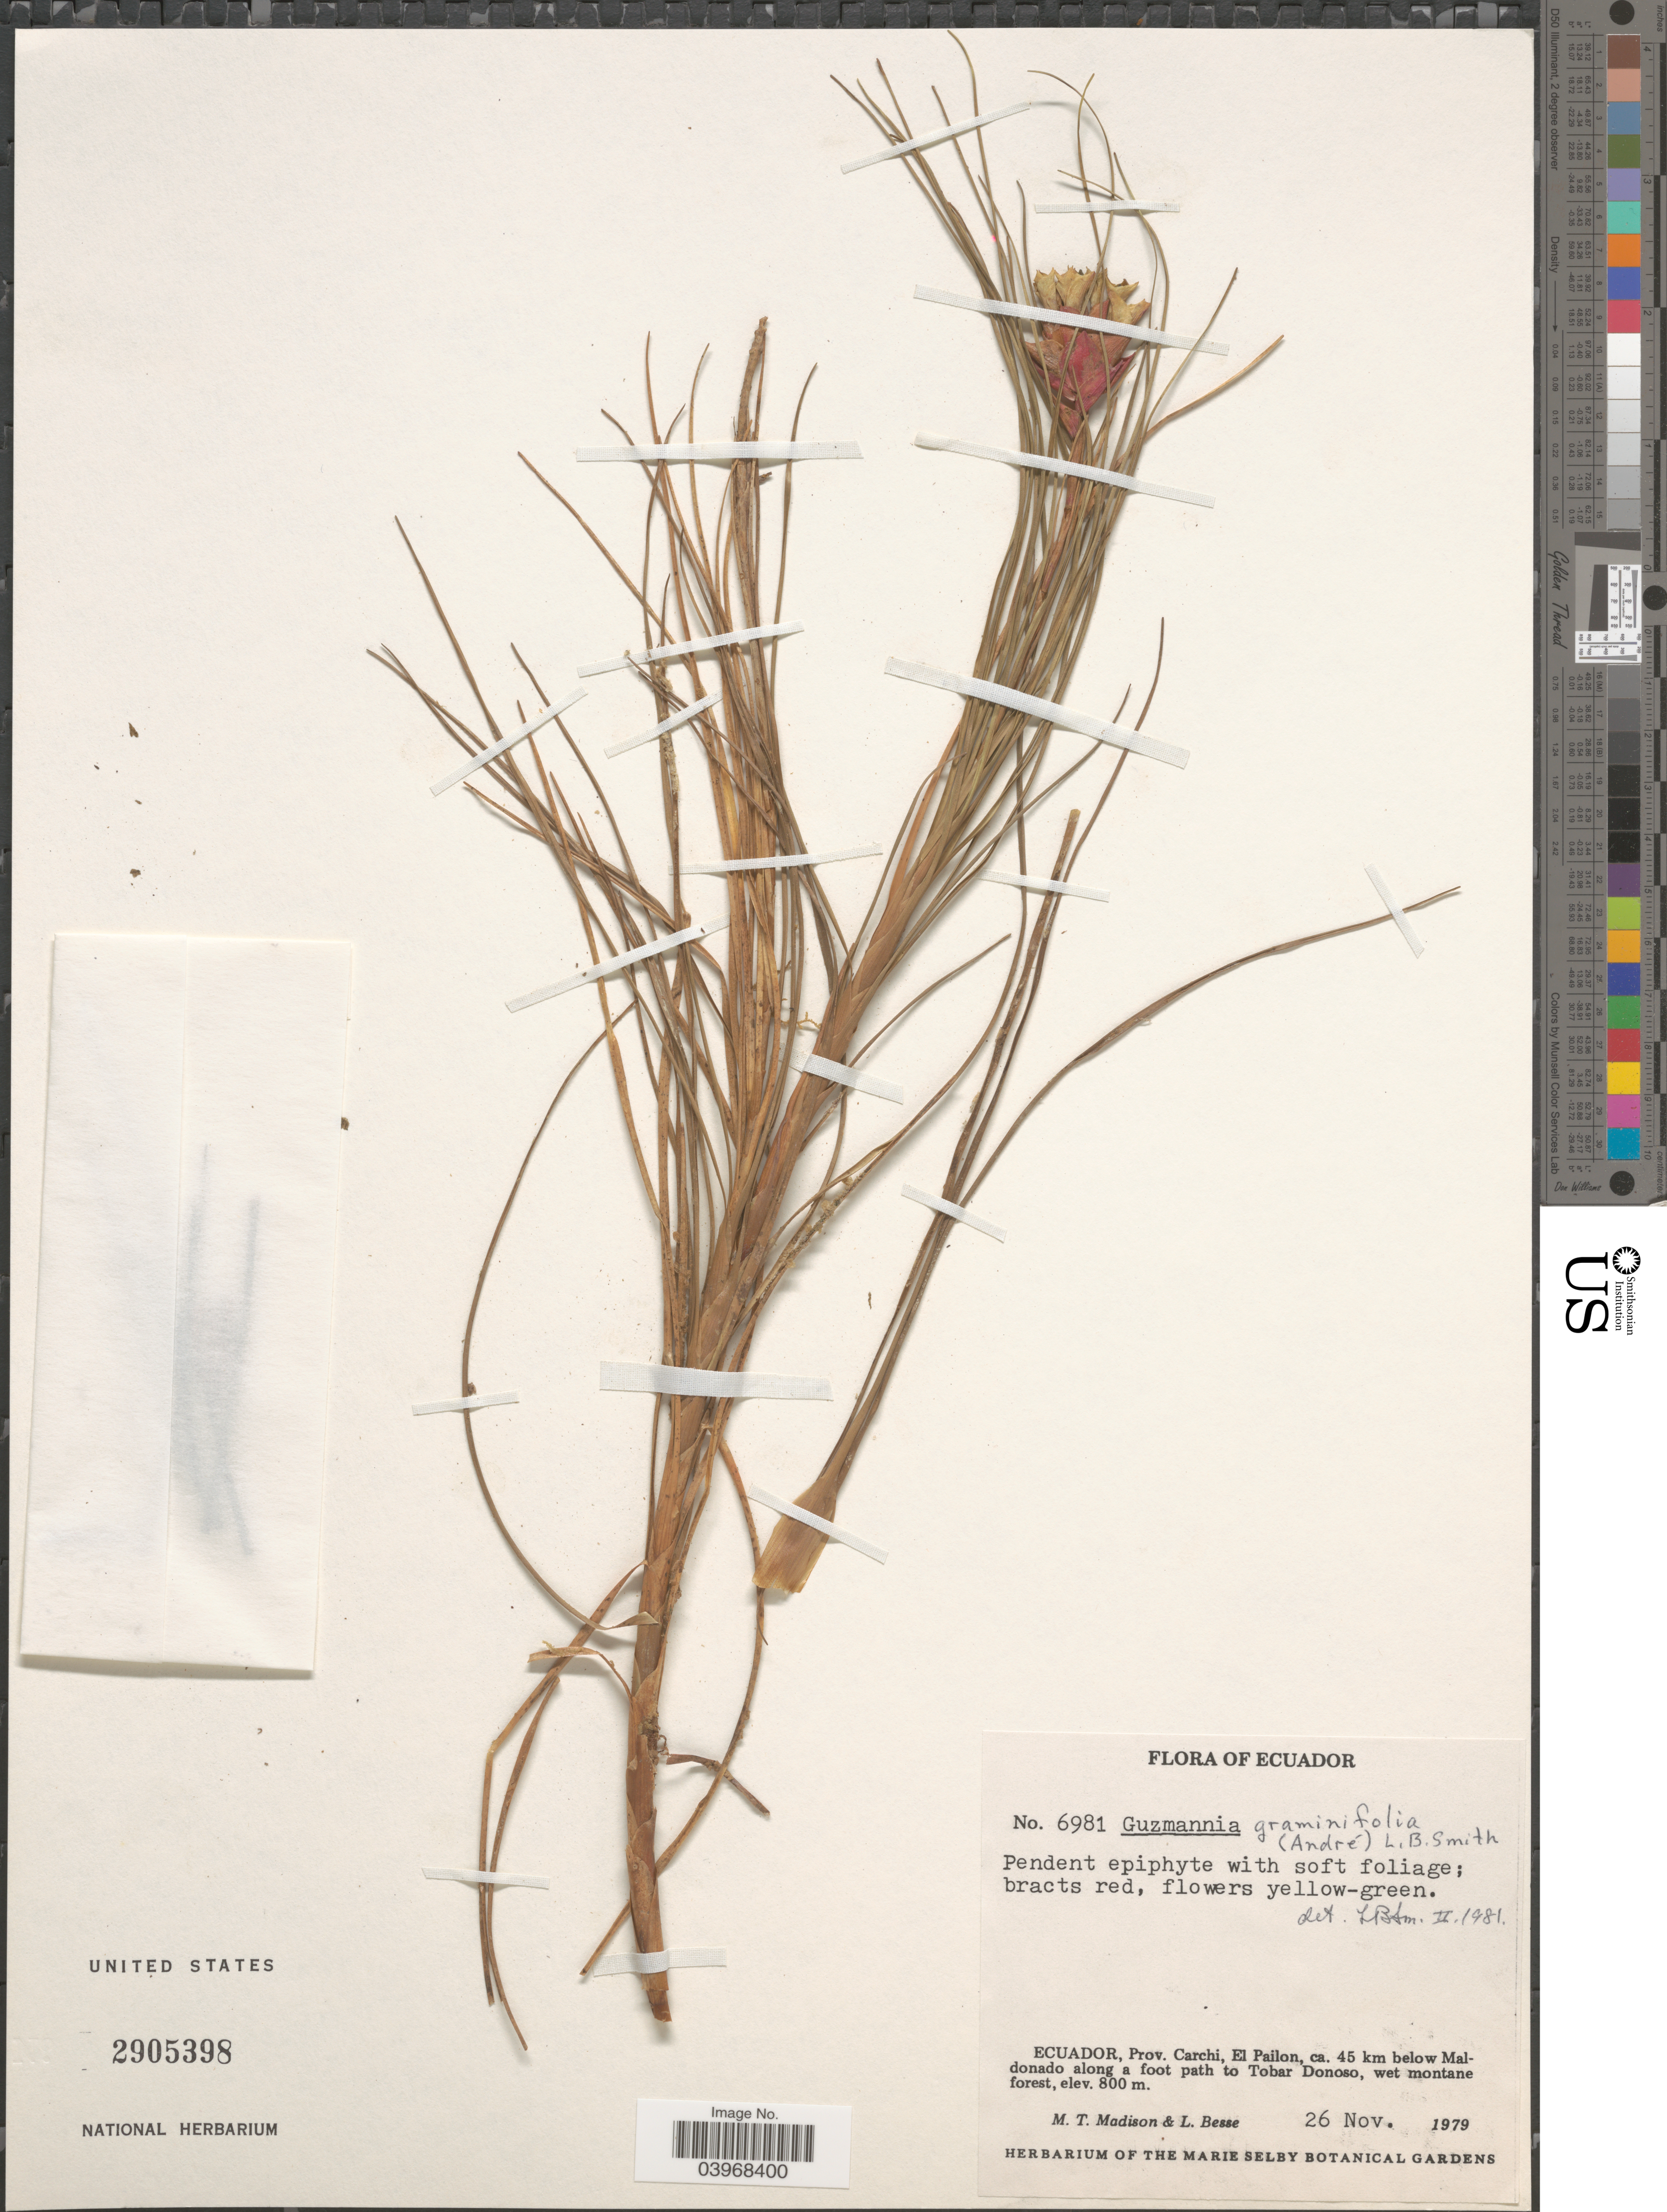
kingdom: Plantae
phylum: Tracheophyta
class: Liliopsida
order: Poales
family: Bromeliaceae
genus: Guzmania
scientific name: Guzmania graminifolia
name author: (André ex Baker) L.B. Sm.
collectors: M. T. Madison & L. Besse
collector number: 6981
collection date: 1979-11-26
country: Ecuador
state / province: Carchi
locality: El Pailon, ca. 45 km below Maldonado along a foot path to Tobar Donoso.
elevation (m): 800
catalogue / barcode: US 2905398